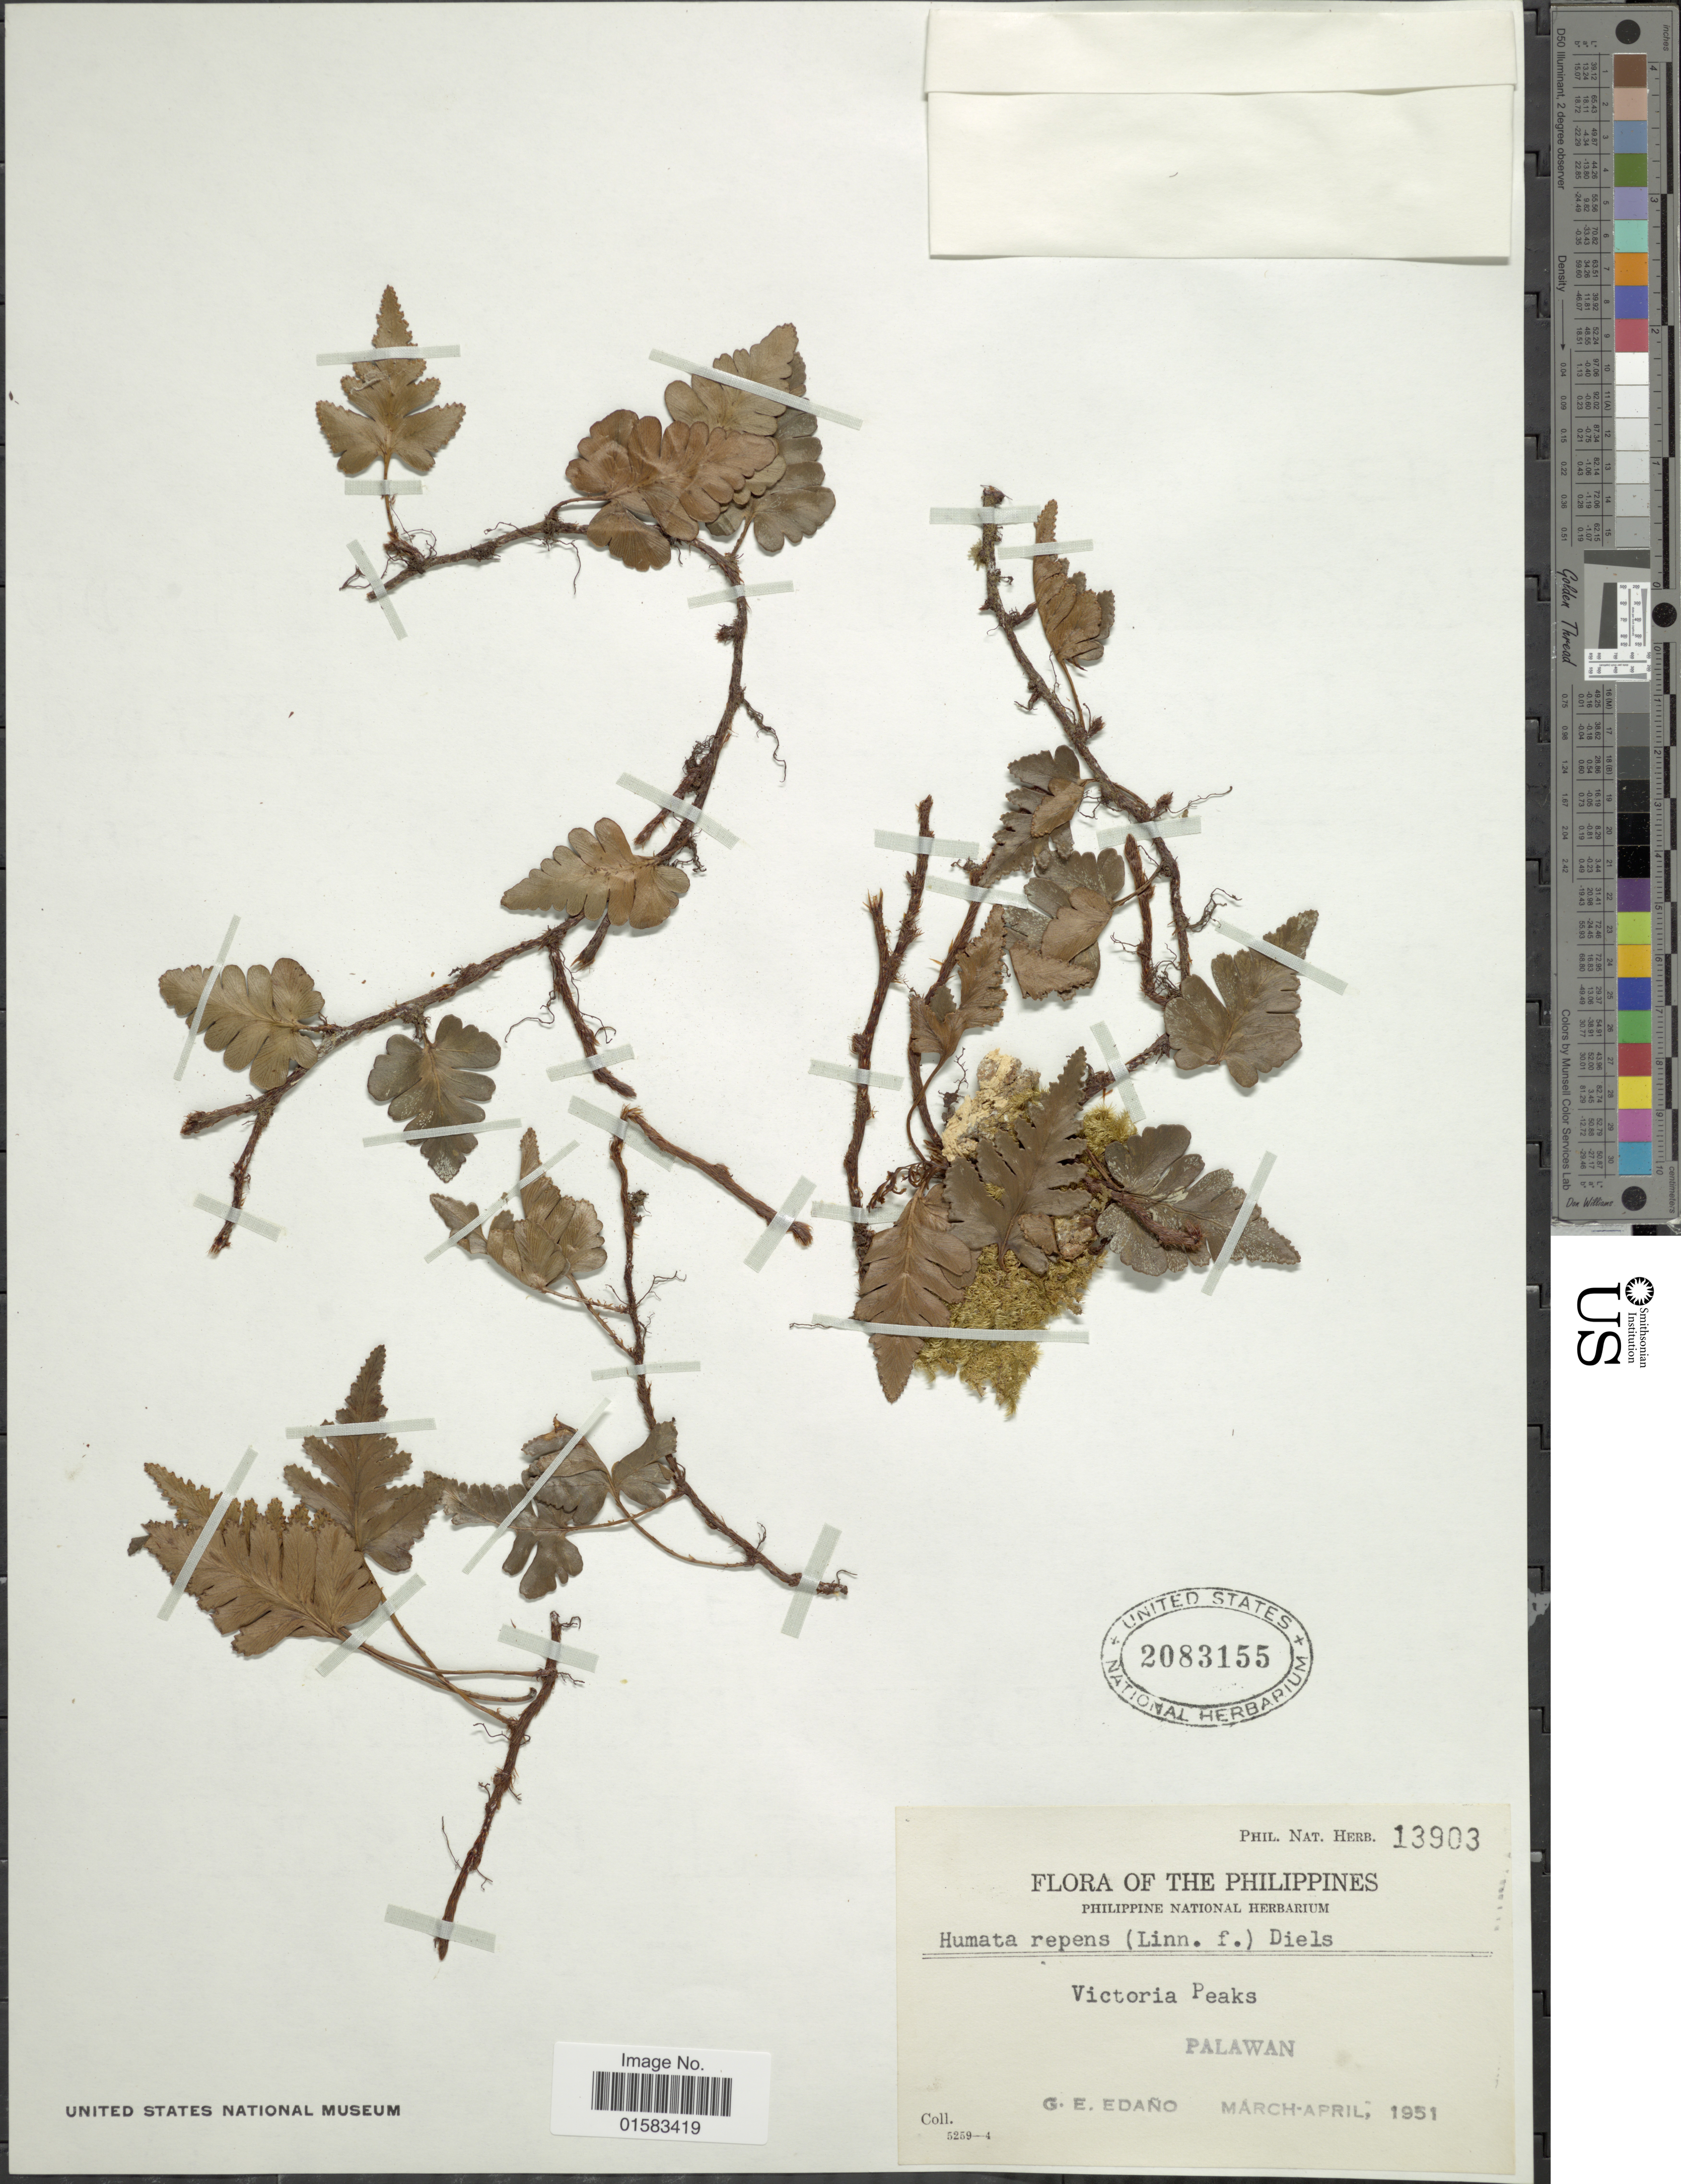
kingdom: Plantae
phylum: Tracheophyta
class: Polypodiopsida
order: Polypodiales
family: Davalliaceae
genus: Davallia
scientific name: Davallia repens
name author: (L. f.) Kuhn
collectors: G. Edaño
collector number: Phil. Nat. Herb. 13903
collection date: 1951-03/1951-04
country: Philippines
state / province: Mimaropa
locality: Victoria Peaks, Palawan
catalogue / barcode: US 2083155